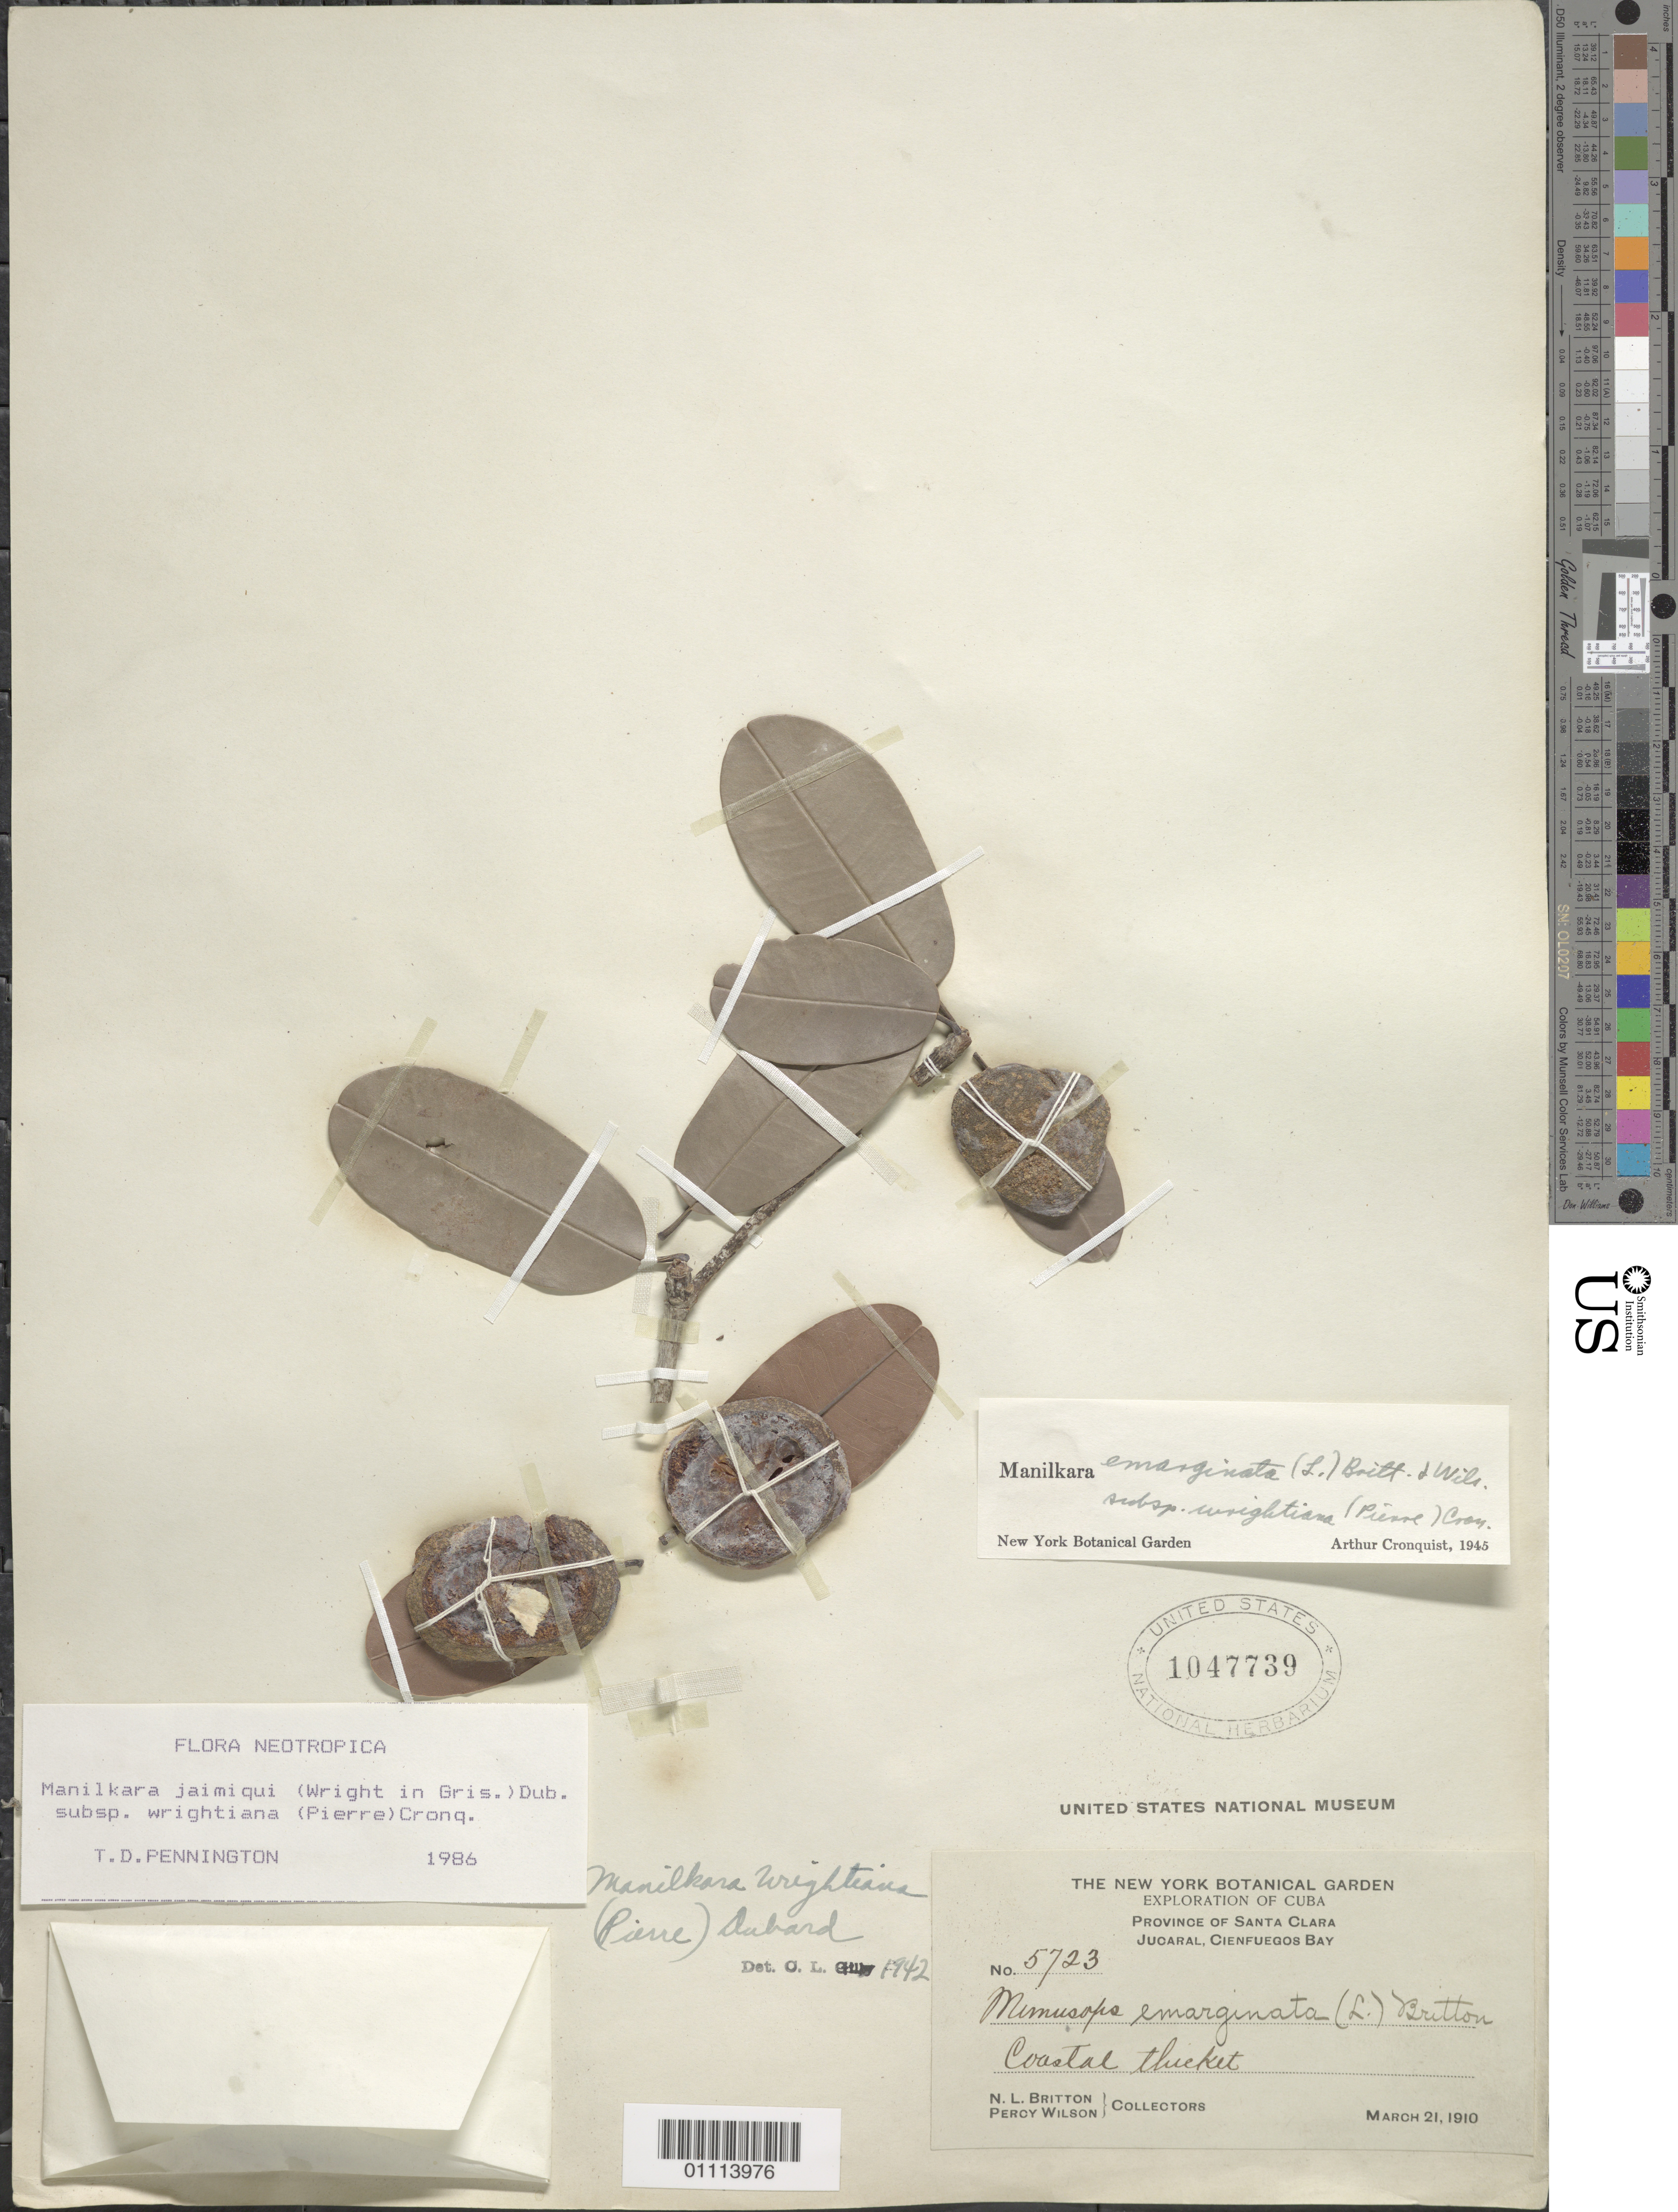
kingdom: Plantae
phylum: Tracheophyta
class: Magnoliopsida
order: Ericales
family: Sapotaceae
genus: Manilkara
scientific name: Manilkara jaimiqui subsp. wrightiana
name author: (Pierre) Cronq.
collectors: N. Britton & P. Wilson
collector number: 5723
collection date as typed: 21 Mar 1910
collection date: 1910-03-21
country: Cuba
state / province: Cienfuegos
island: Cuba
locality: Coastal thicket, Jucaral, Cienfuegos Bay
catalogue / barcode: US 1047739